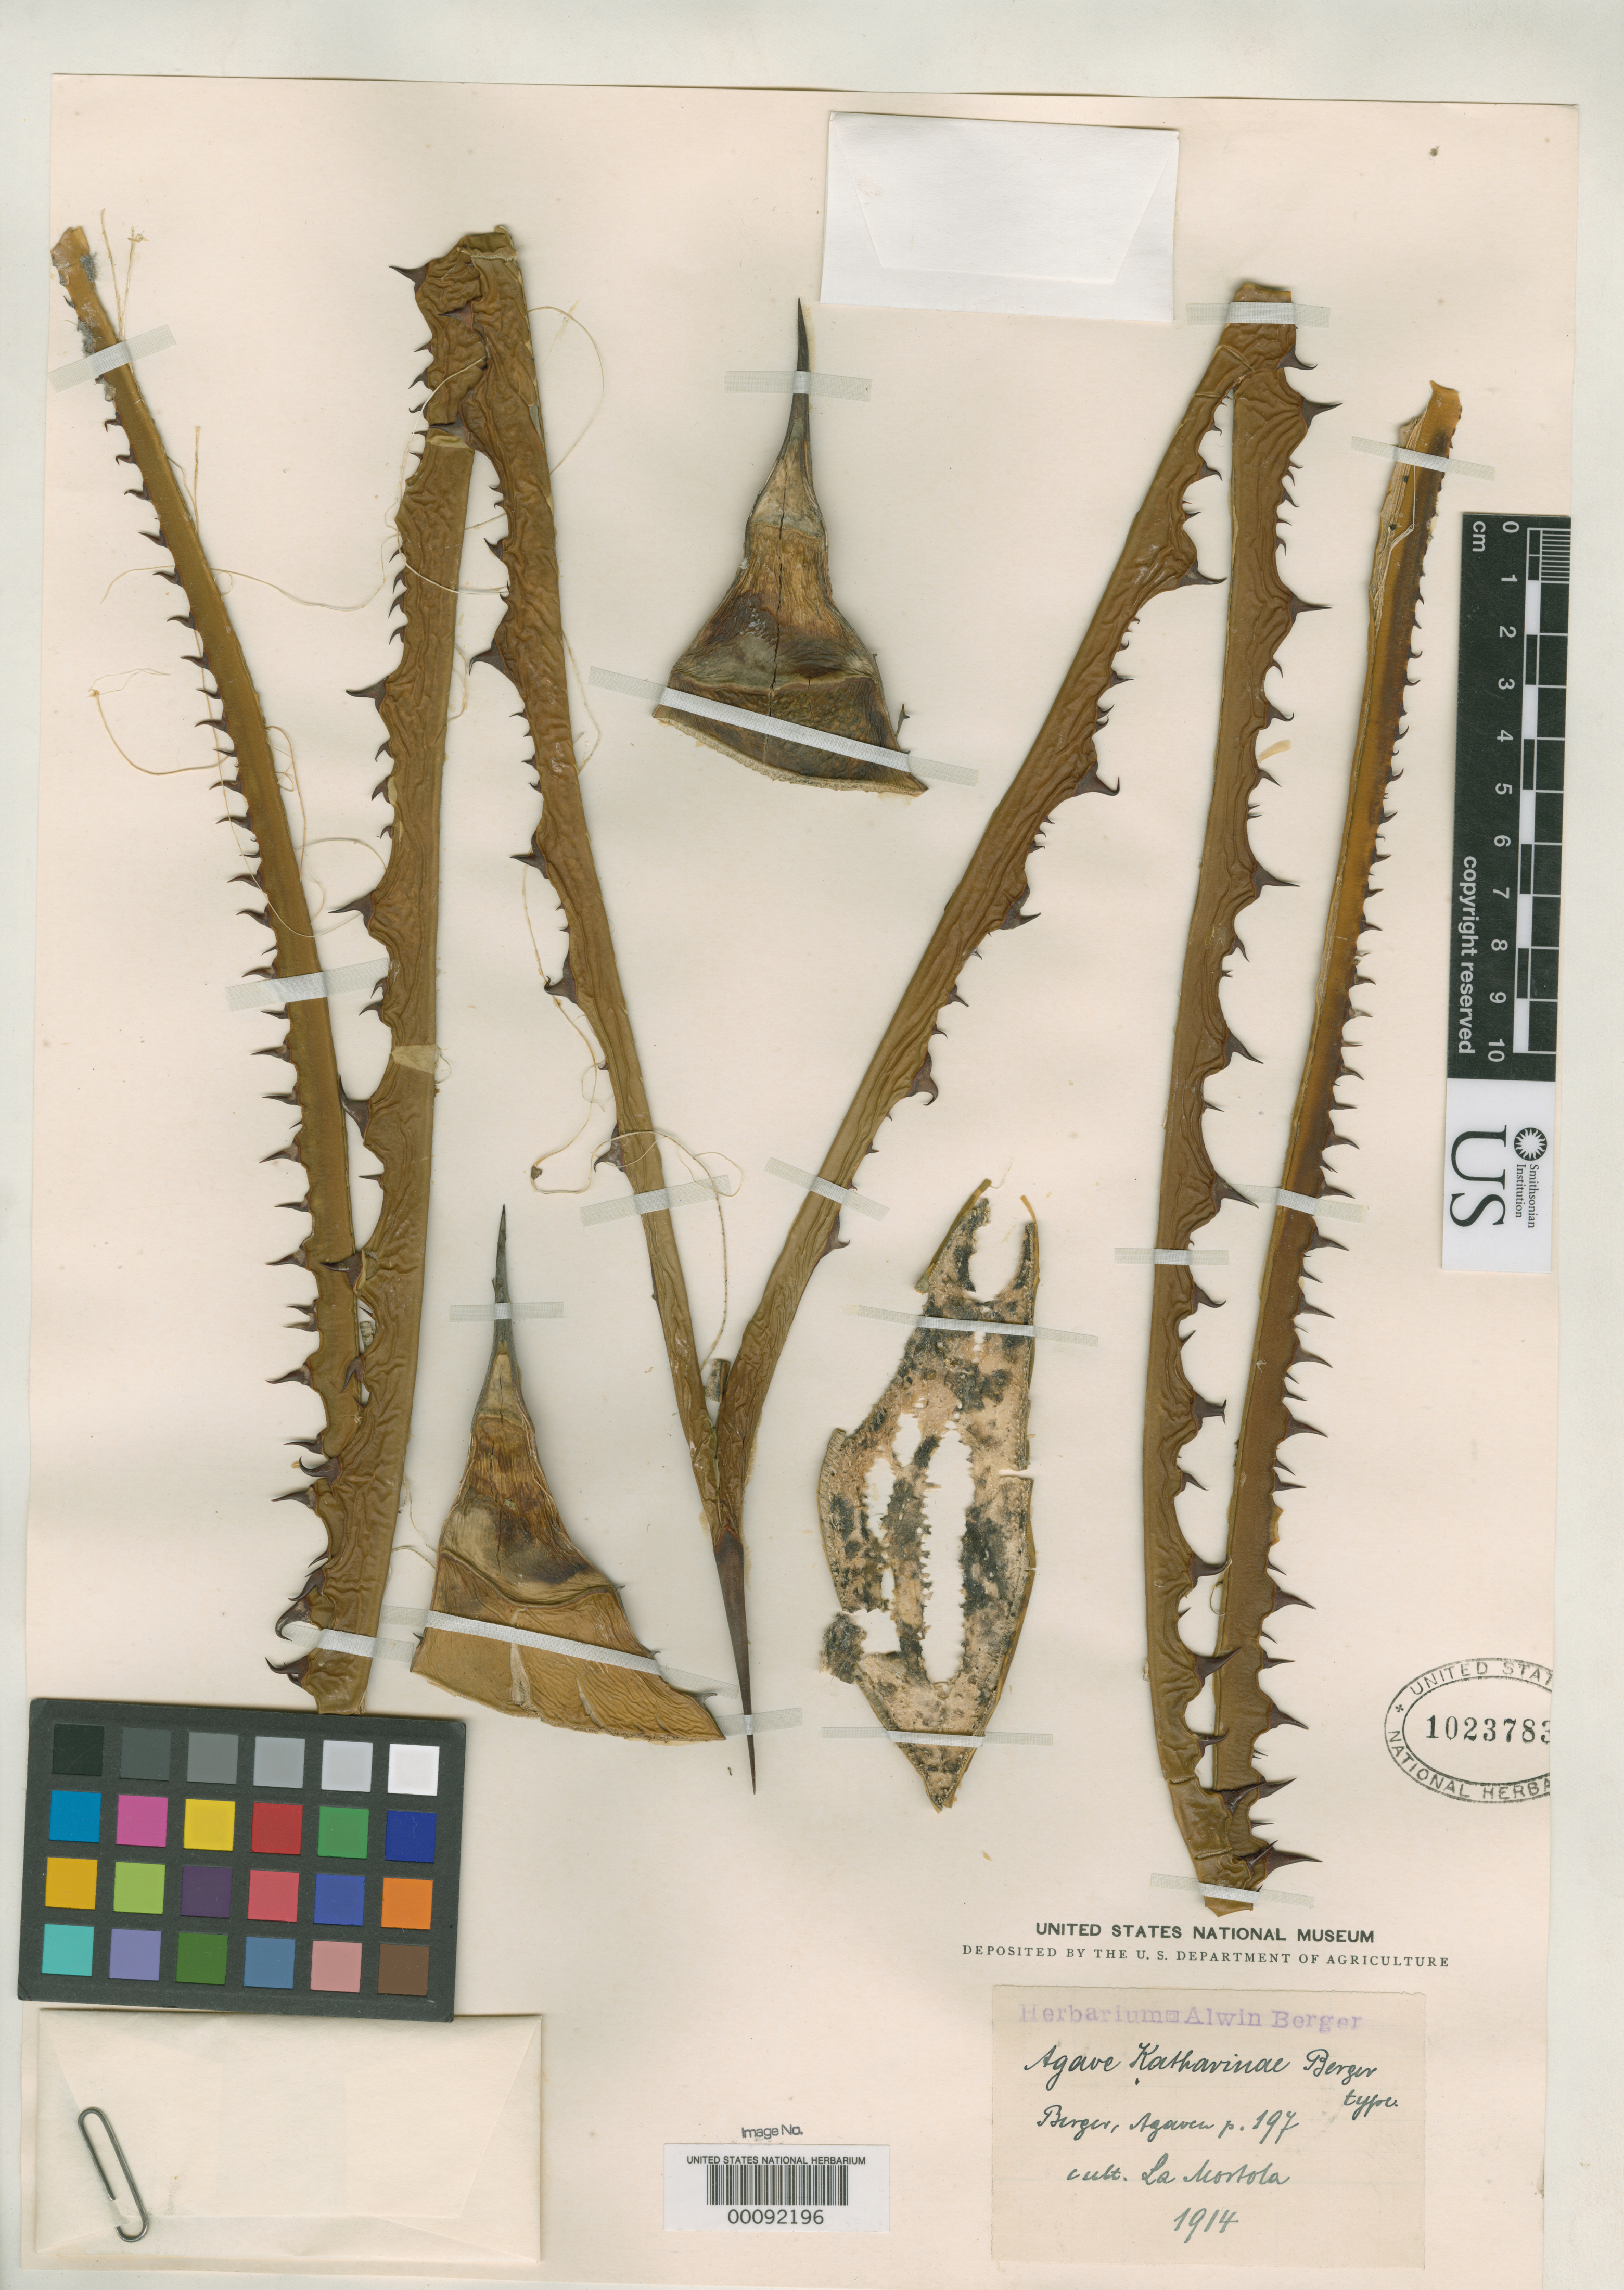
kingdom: Plantae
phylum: Tracheophyta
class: Liliopsida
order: Asparagales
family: Asparagaceae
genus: Agave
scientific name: Agave katharinae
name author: A. Berger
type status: Type Collection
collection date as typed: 1914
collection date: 1914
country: Mexico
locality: Cultivated at La Mortola, Italy.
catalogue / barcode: US 1023783